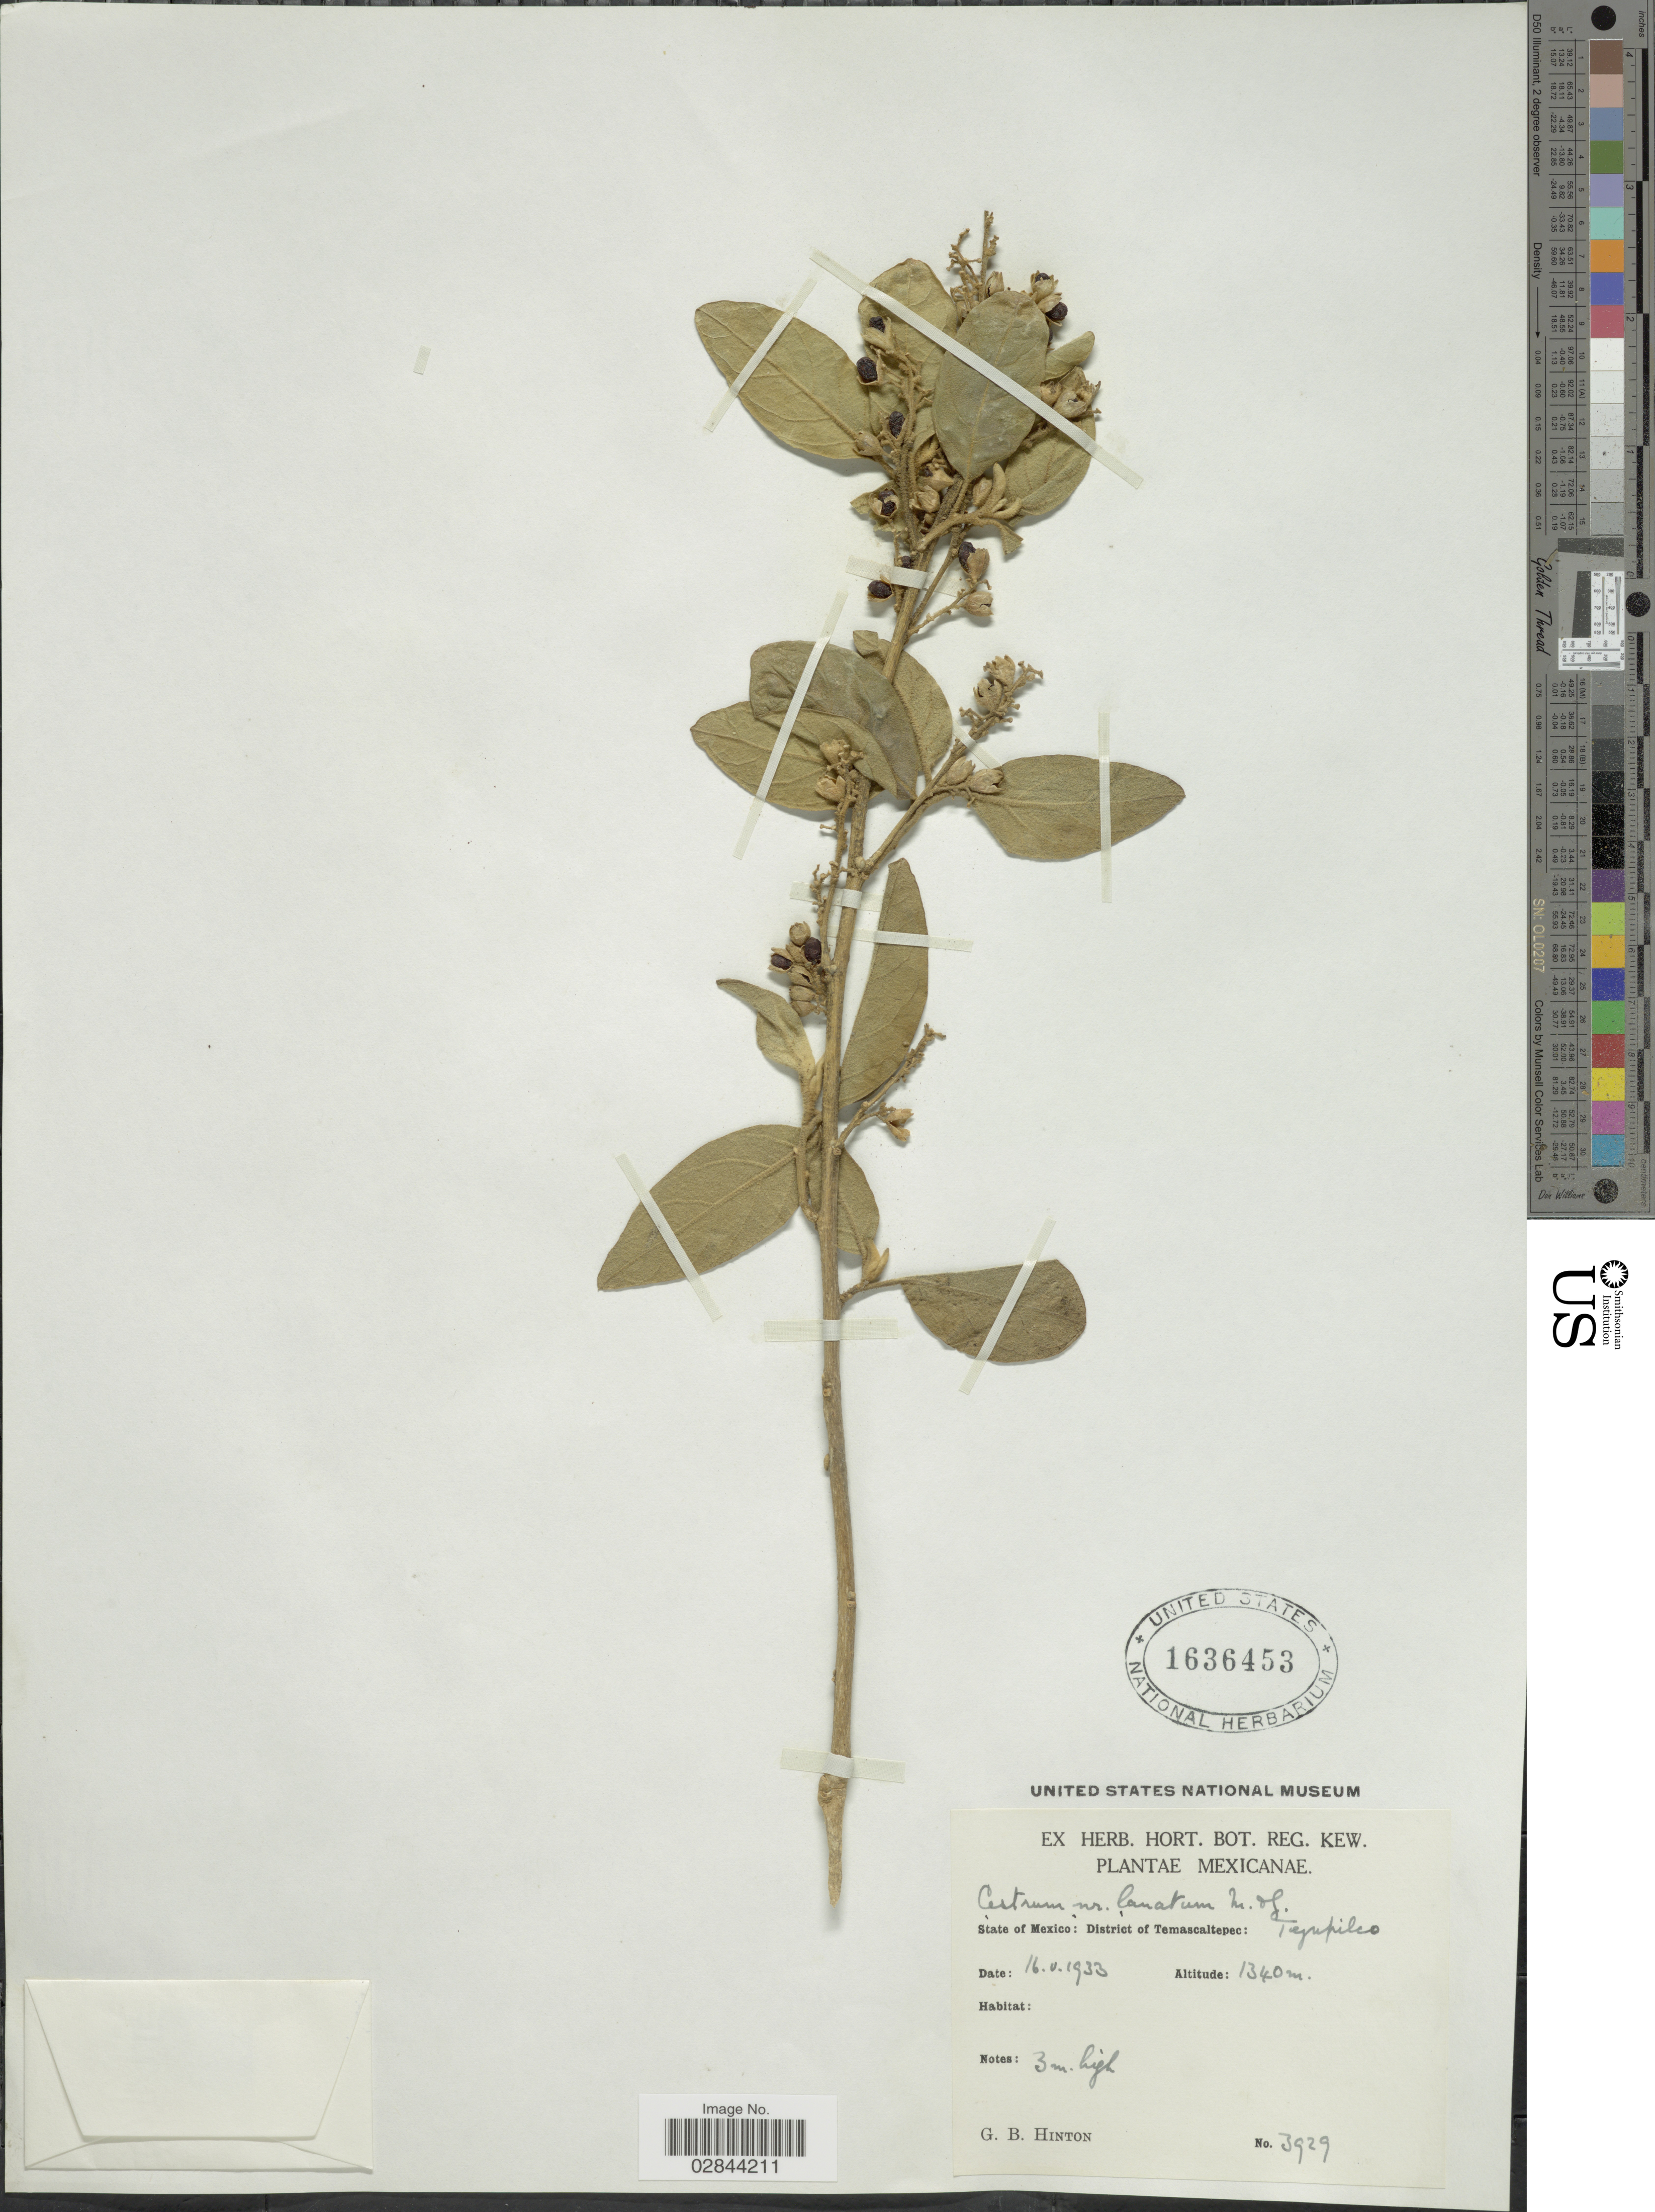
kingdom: Plantae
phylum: Tracheophyta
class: Magnoliopsida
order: Solanales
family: Solanaceae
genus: Cestrum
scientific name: Cestrum tomentosum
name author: L. f.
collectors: G. B. Hinton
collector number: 3929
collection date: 1933-05-16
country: Mexico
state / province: México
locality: District of Temascaltepec: Tejupilco.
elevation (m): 1340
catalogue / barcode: US 1636453